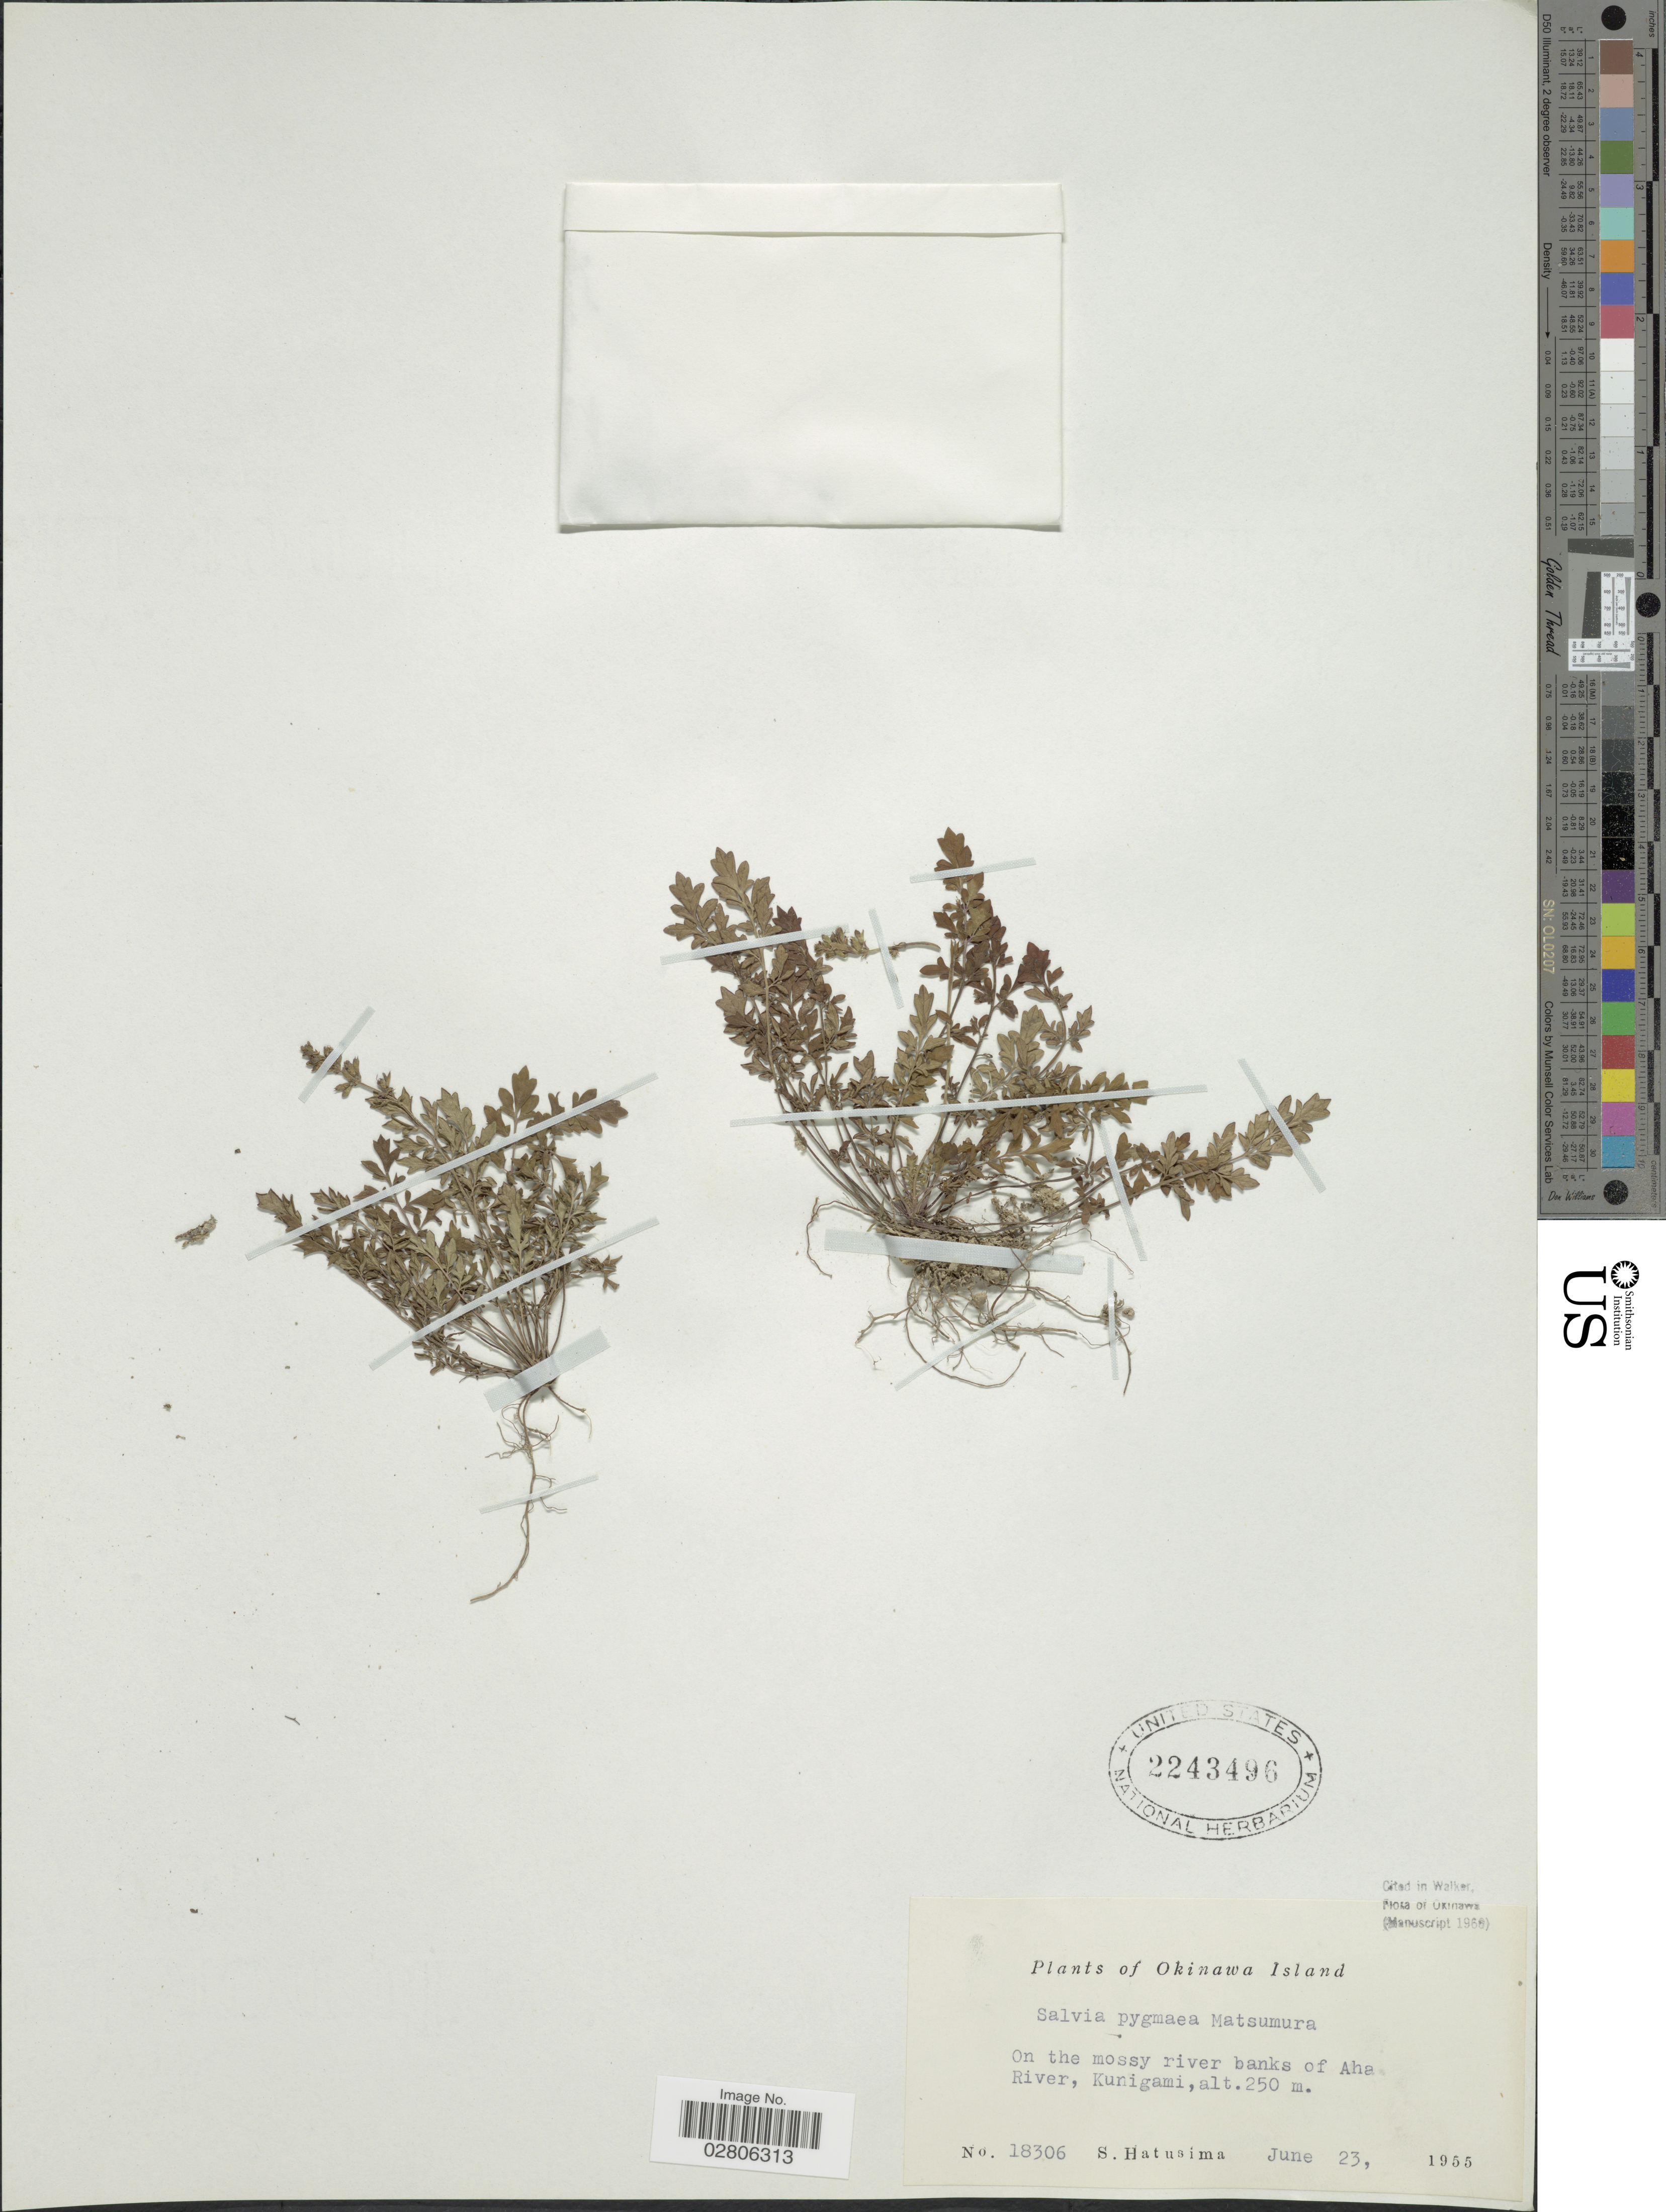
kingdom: Plantae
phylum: Tracheophyta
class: Magnoliopsida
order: Lamiales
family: Lamiaceae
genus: Salvia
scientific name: Salvia pygmaea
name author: Matsum.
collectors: S. Hatusima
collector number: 18306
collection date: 1955-06-23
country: Japan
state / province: Okinawa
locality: Okinawa Island, On the mossy river banks of Aha River, Kunigami.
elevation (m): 250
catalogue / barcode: US 2243496